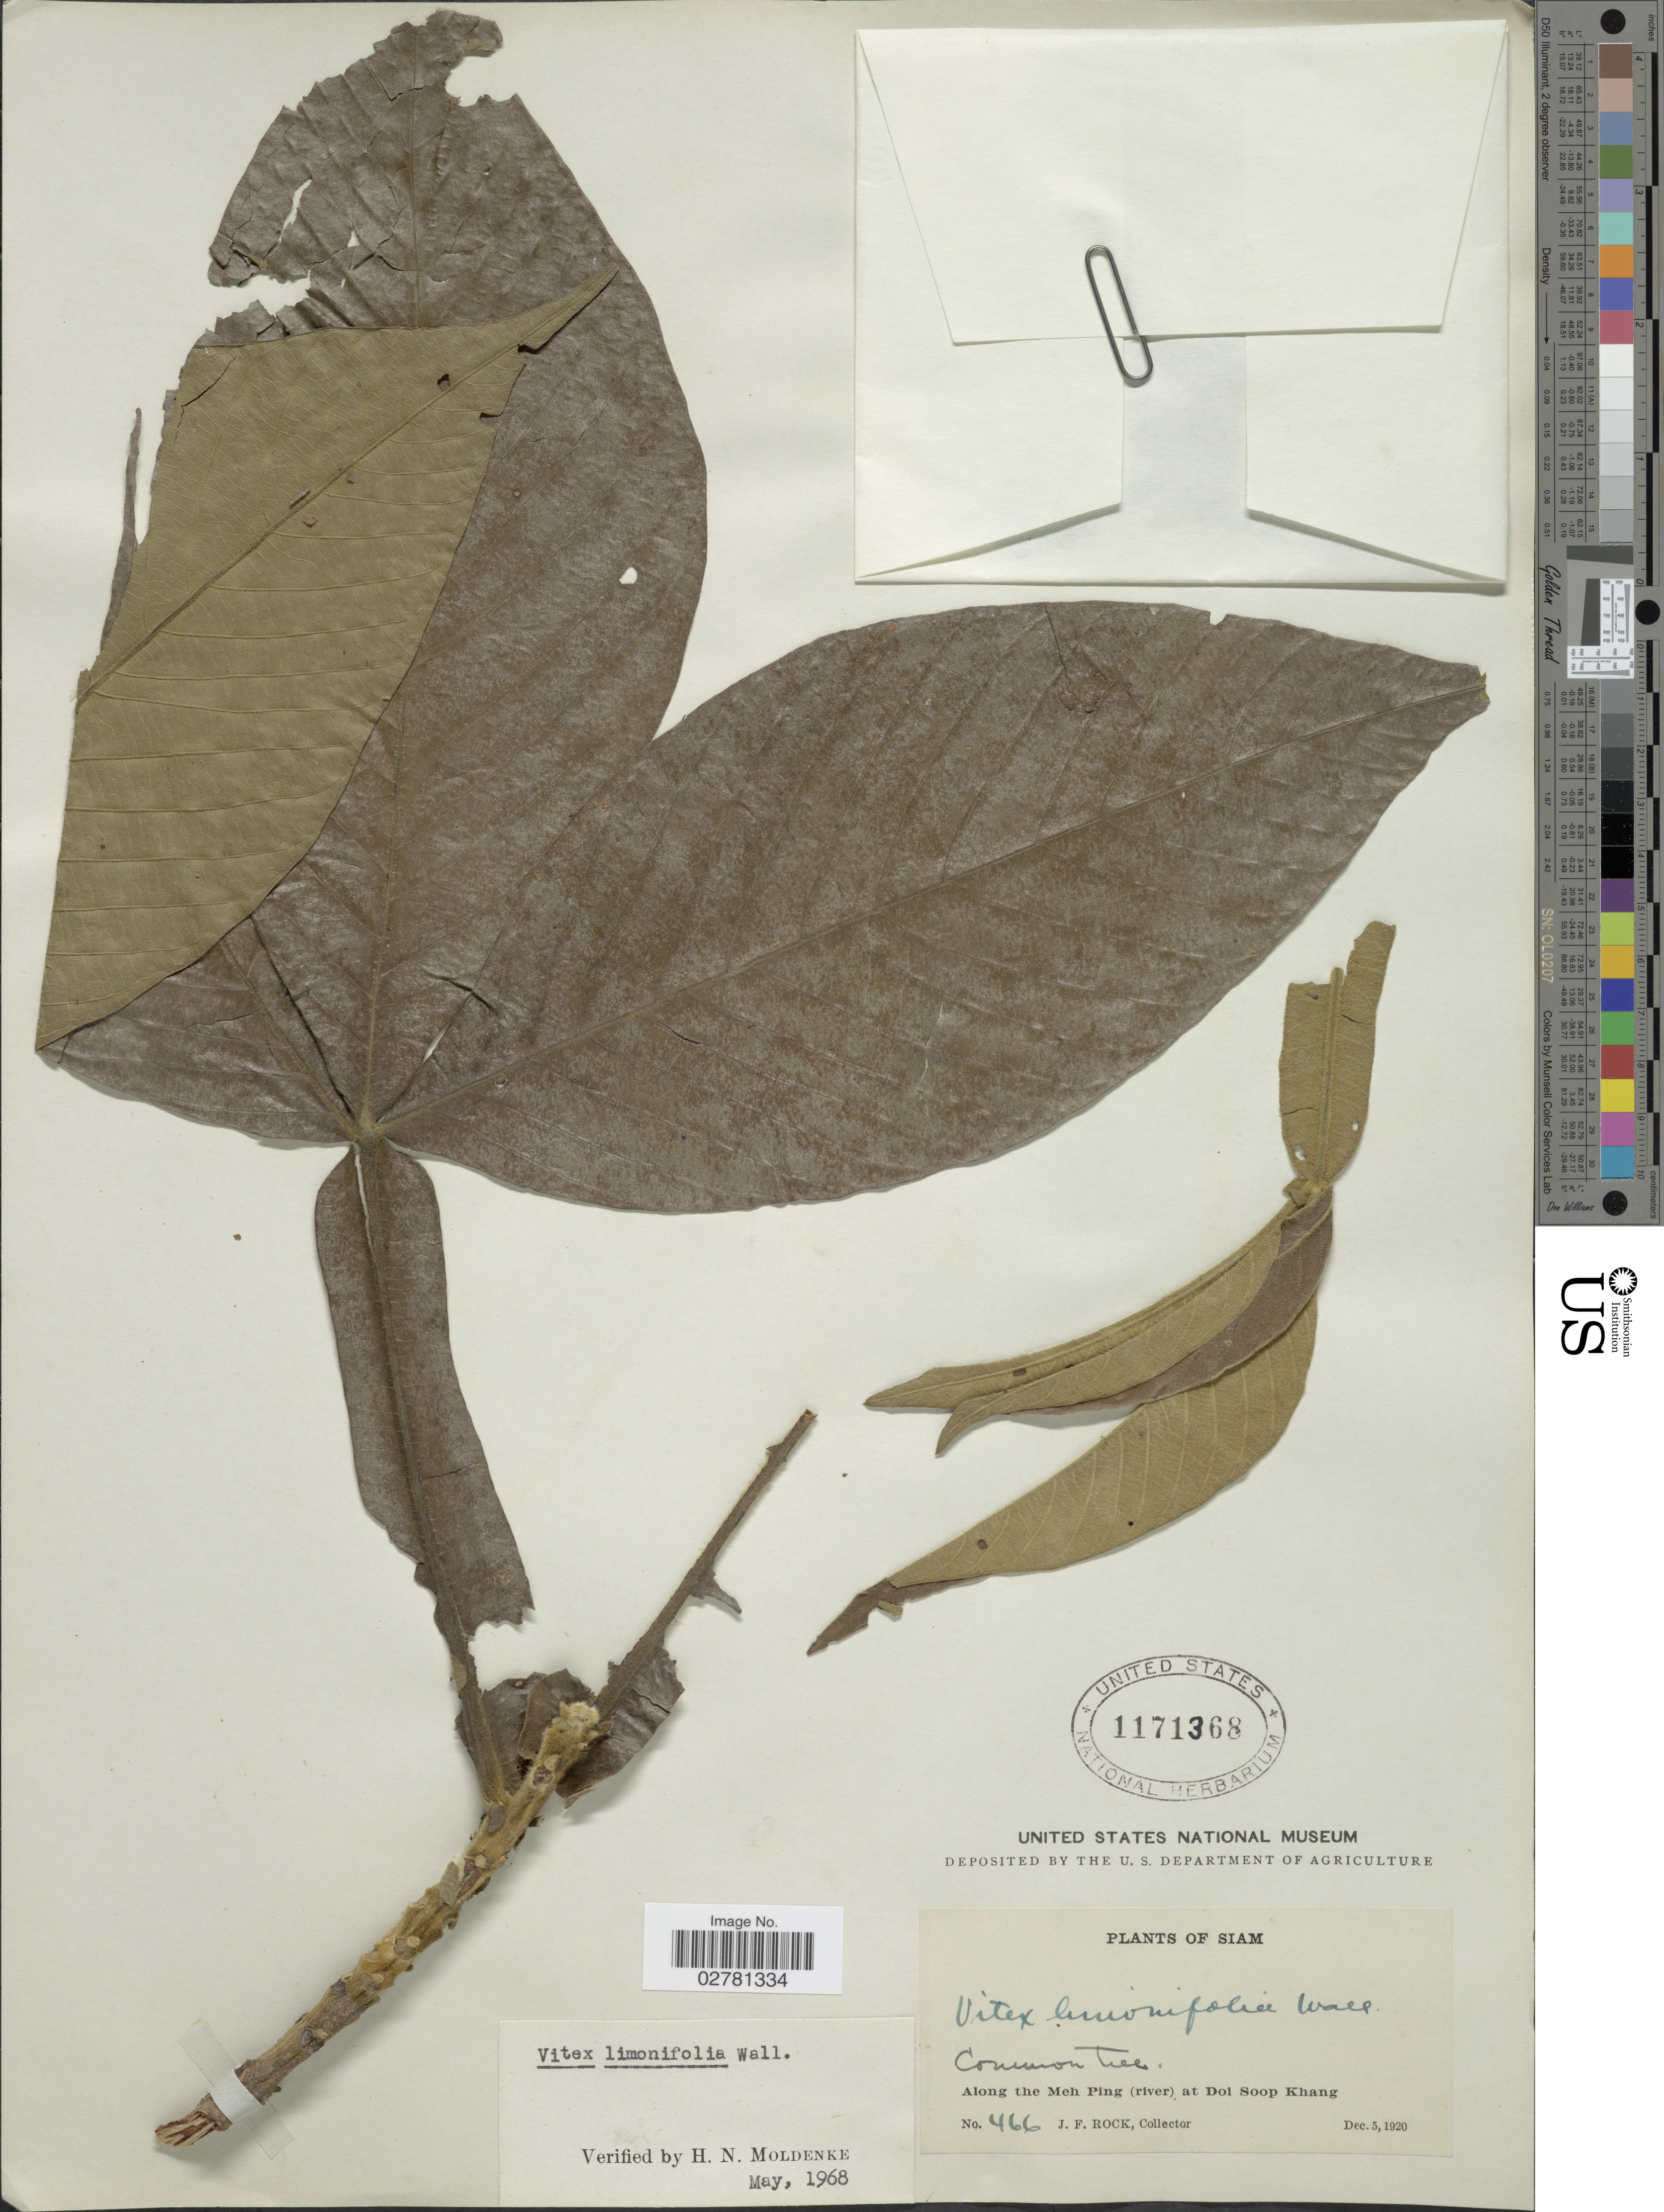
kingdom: Plantae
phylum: Tracheophyta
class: Magnoliopsida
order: Lamiales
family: Lamiaceae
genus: Vitex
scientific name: Vitex limonifolia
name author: Wall.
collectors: J. Rock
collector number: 466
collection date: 1920-12-05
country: Thailand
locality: Siam. Along the Meh Ping (river) at Doi Soop Khang.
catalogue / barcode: US 1171368